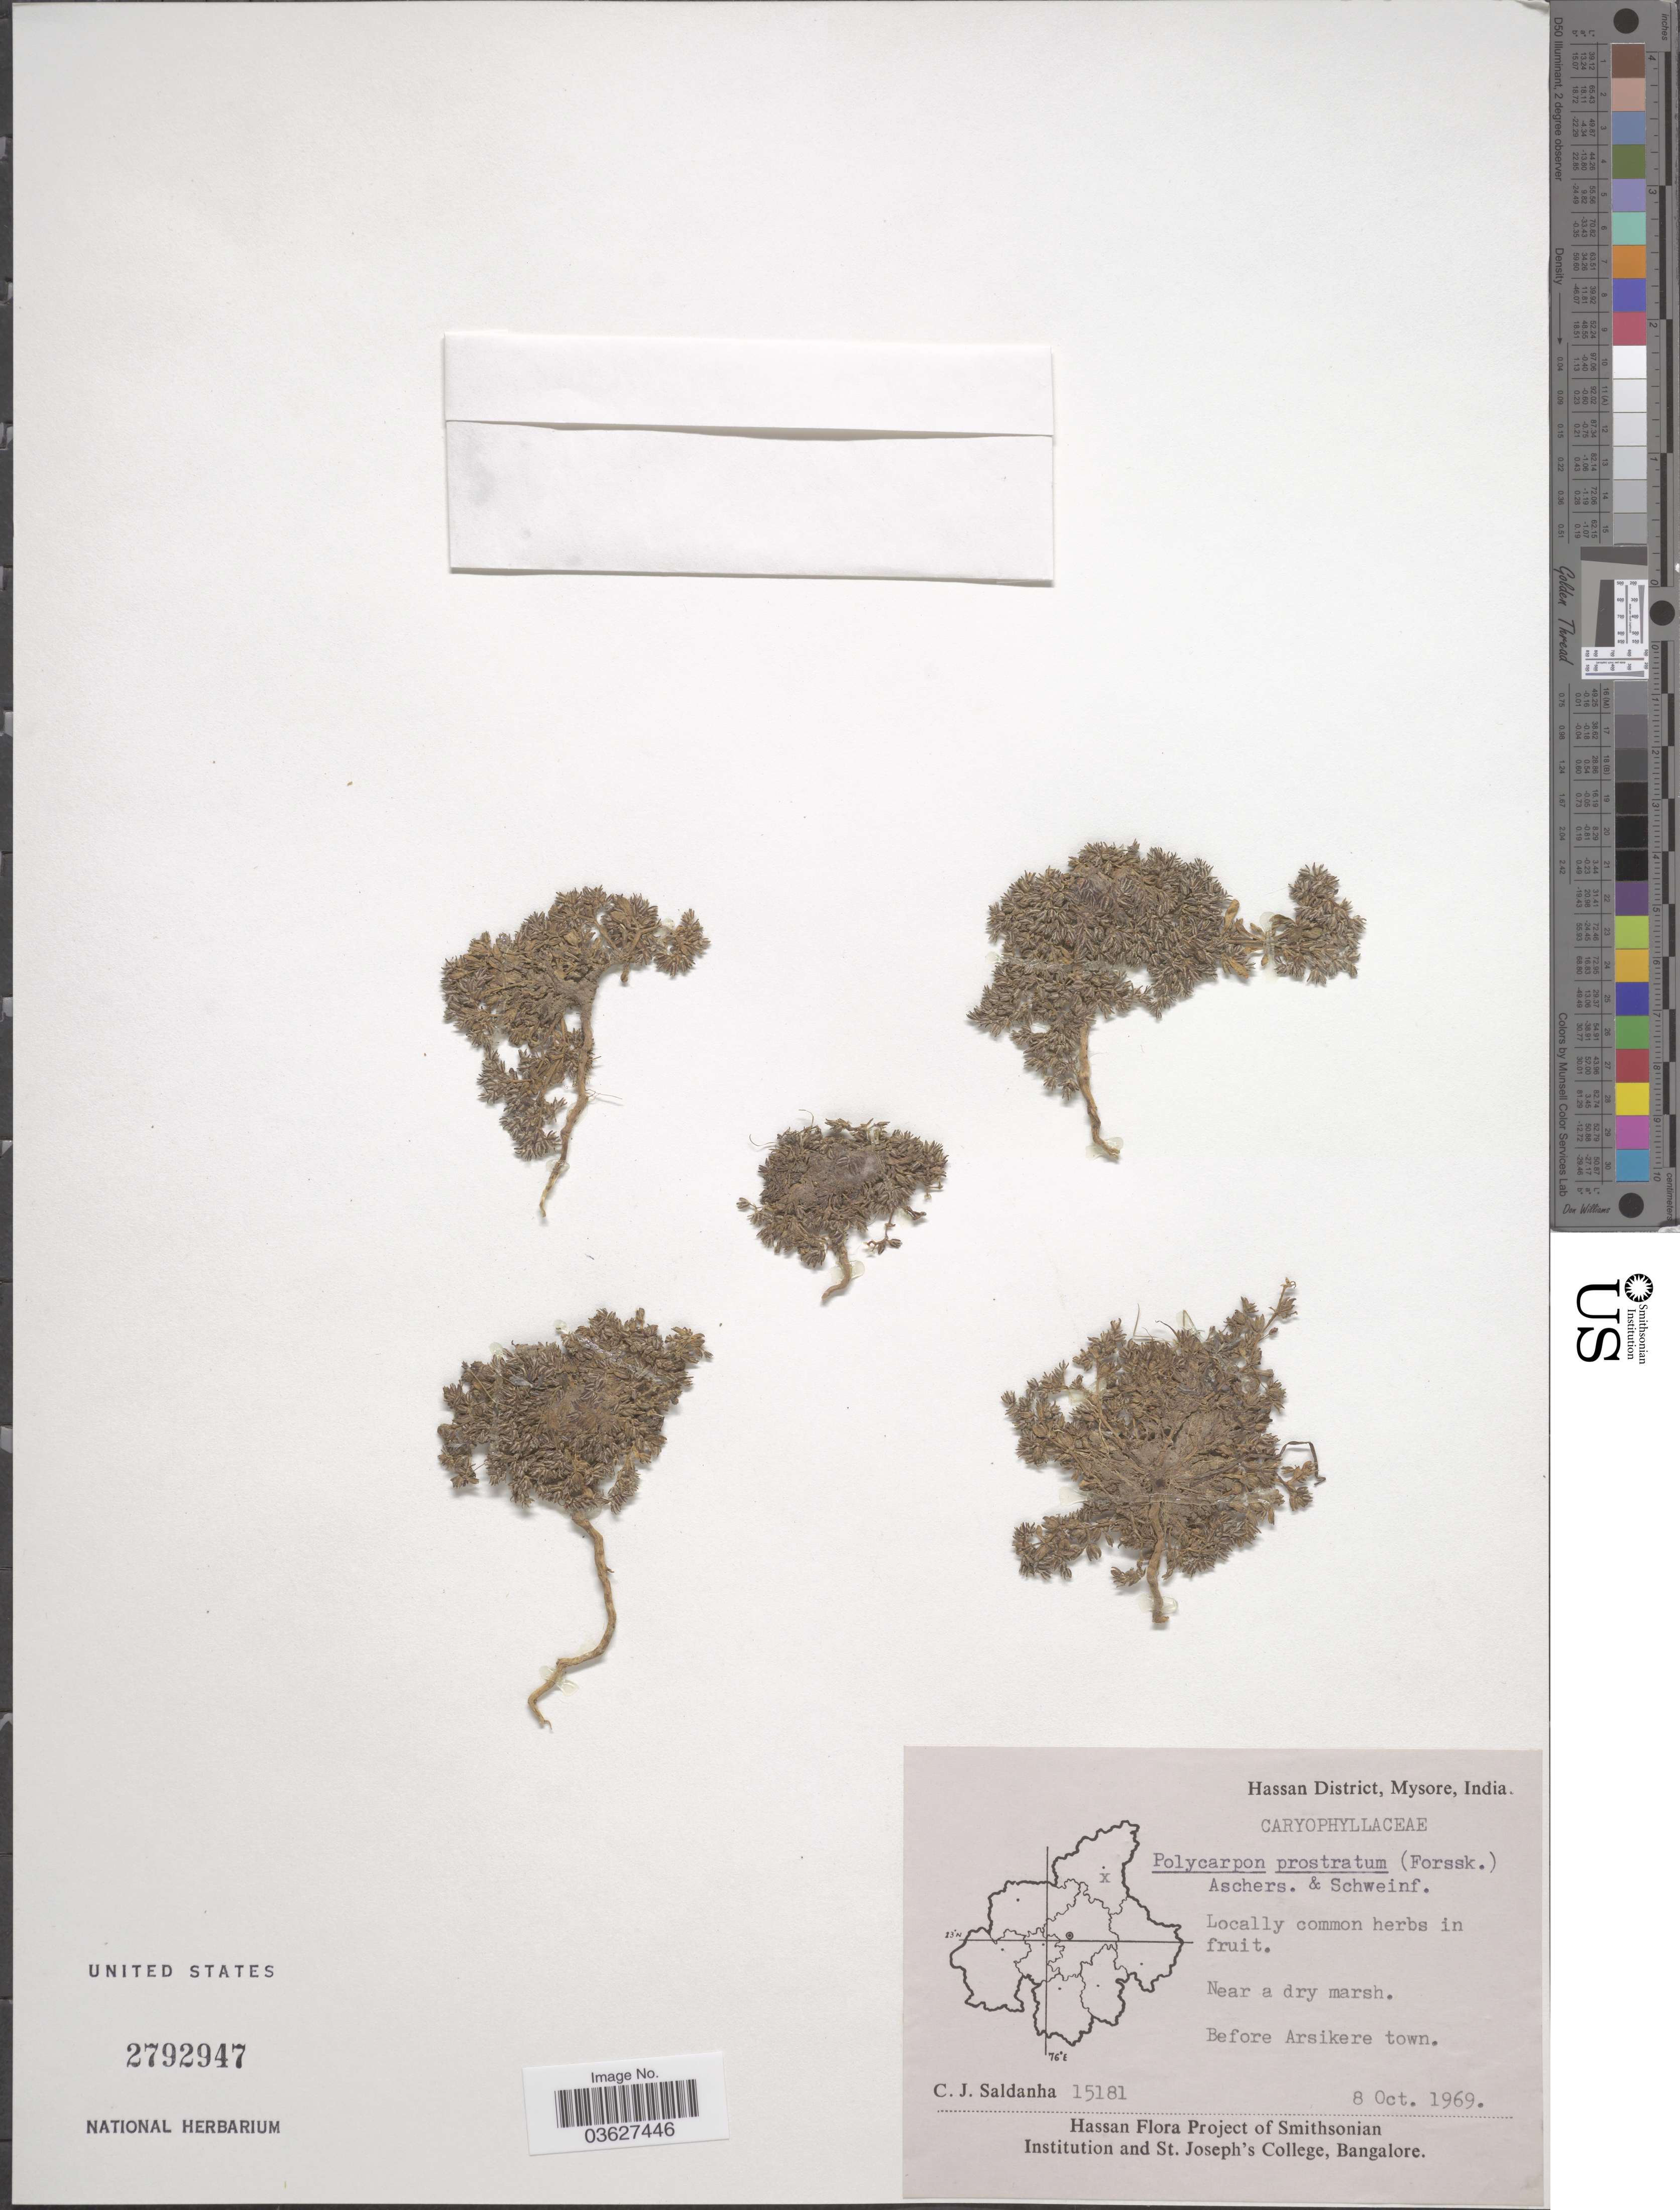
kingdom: Plantae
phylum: Tracheophyta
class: Magnoliopsida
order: Caryophyllales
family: Caryophyllaceae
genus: Polycarpon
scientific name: Polycarpon prostratum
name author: (Forssk.) Asch. & Schweinf.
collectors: C. J. Saldanha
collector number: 15181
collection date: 1969-10-08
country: India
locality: Hassan District. Before Arsikere town.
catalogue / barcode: US 2792947